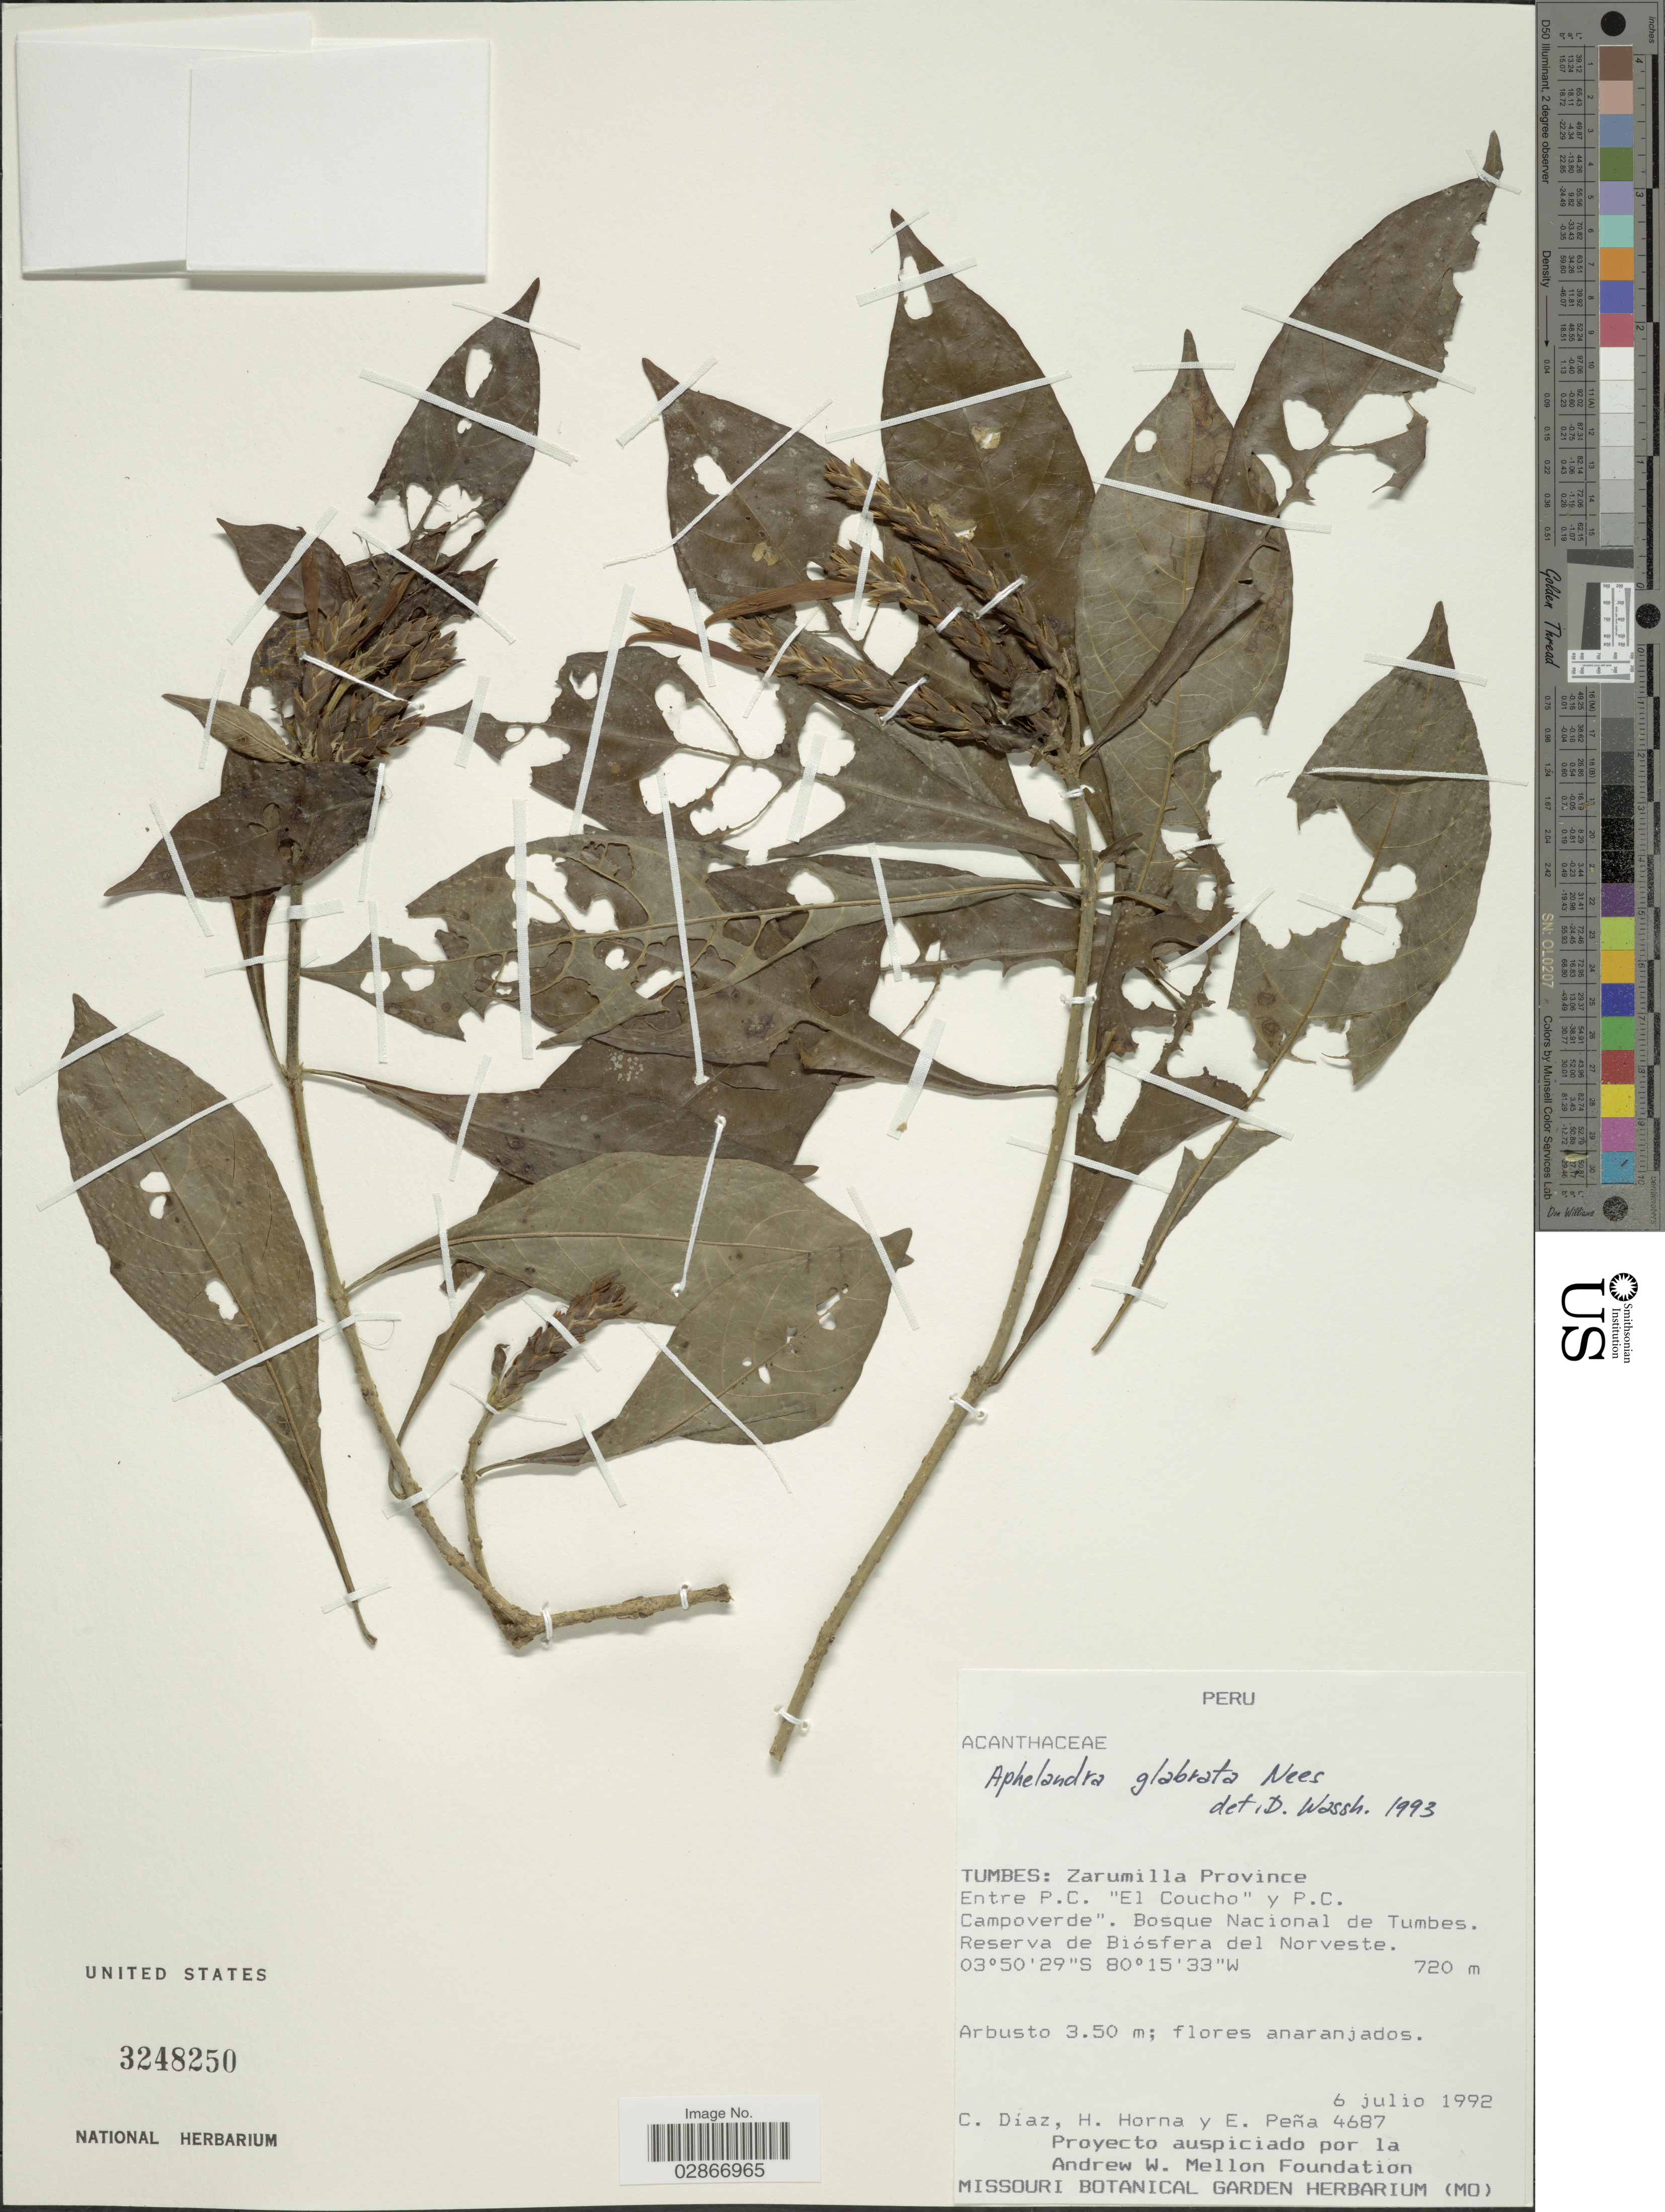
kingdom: Plantae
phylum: Tracheophyta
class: Magnoliopsida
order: Lamiales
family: Acanthaceae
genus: Aphelandra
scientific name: Aphelandra glabrata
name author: Willd. ex Nees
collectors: C. Díaz, H. Horna & E. Pena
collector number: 4687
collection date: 1992-07-06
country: Peru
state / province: Tumbes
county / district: Zarumilla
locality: Zarumilla Province. Entre P.C. "El Coucho" y P.C. Campoverde. Bosque Nacional de Tumbes. Reserva de Biósfera del Norveste.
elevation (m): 720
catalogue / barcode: US 3248250